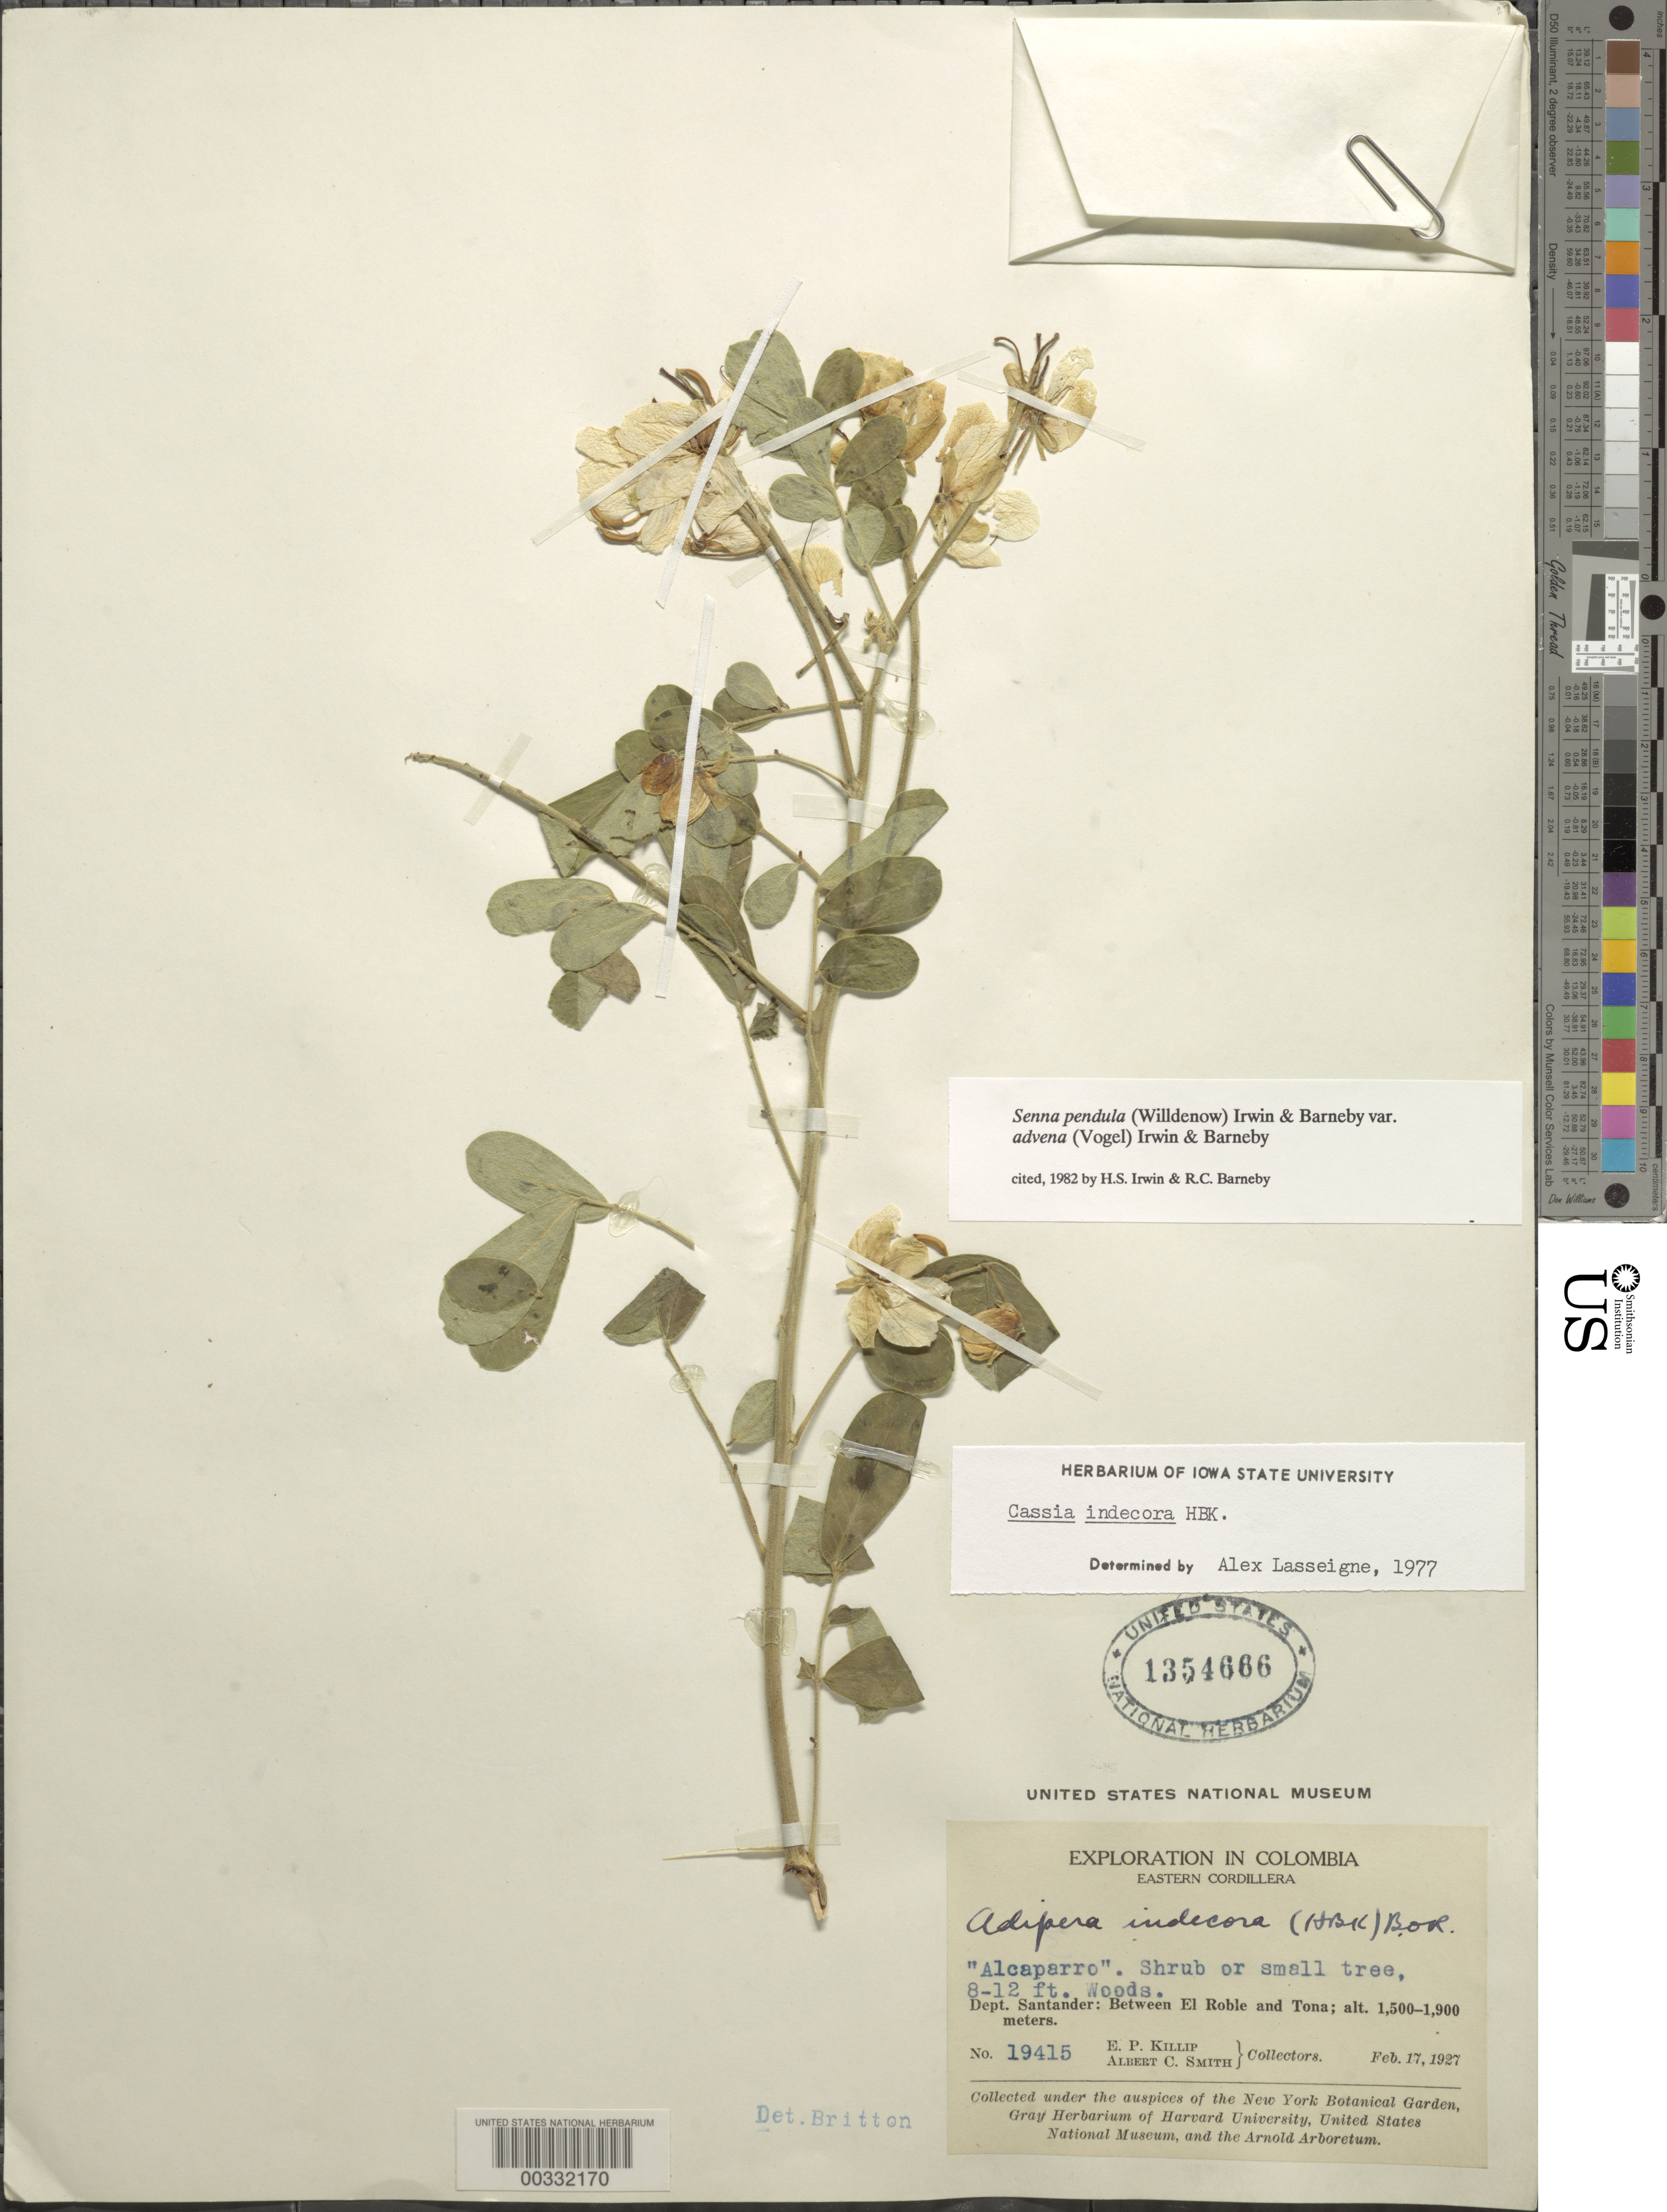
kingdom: Plantae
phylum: Tracheophyta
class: Magnoliopsida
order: Fabales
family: Fabaceae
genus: Senna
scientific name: Senna pendula var. advena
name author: (Vogel) H.S. Irwin & Barneby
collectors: E. P. Killip & A. C. Smith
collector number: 19415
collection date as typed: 17 Feb 1927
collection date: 1927-02-17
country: Colombia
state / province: Santander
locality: Between El Roble and Tona; eastern Cordillera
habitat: Woods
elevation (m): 1500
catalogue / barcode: US 1354666